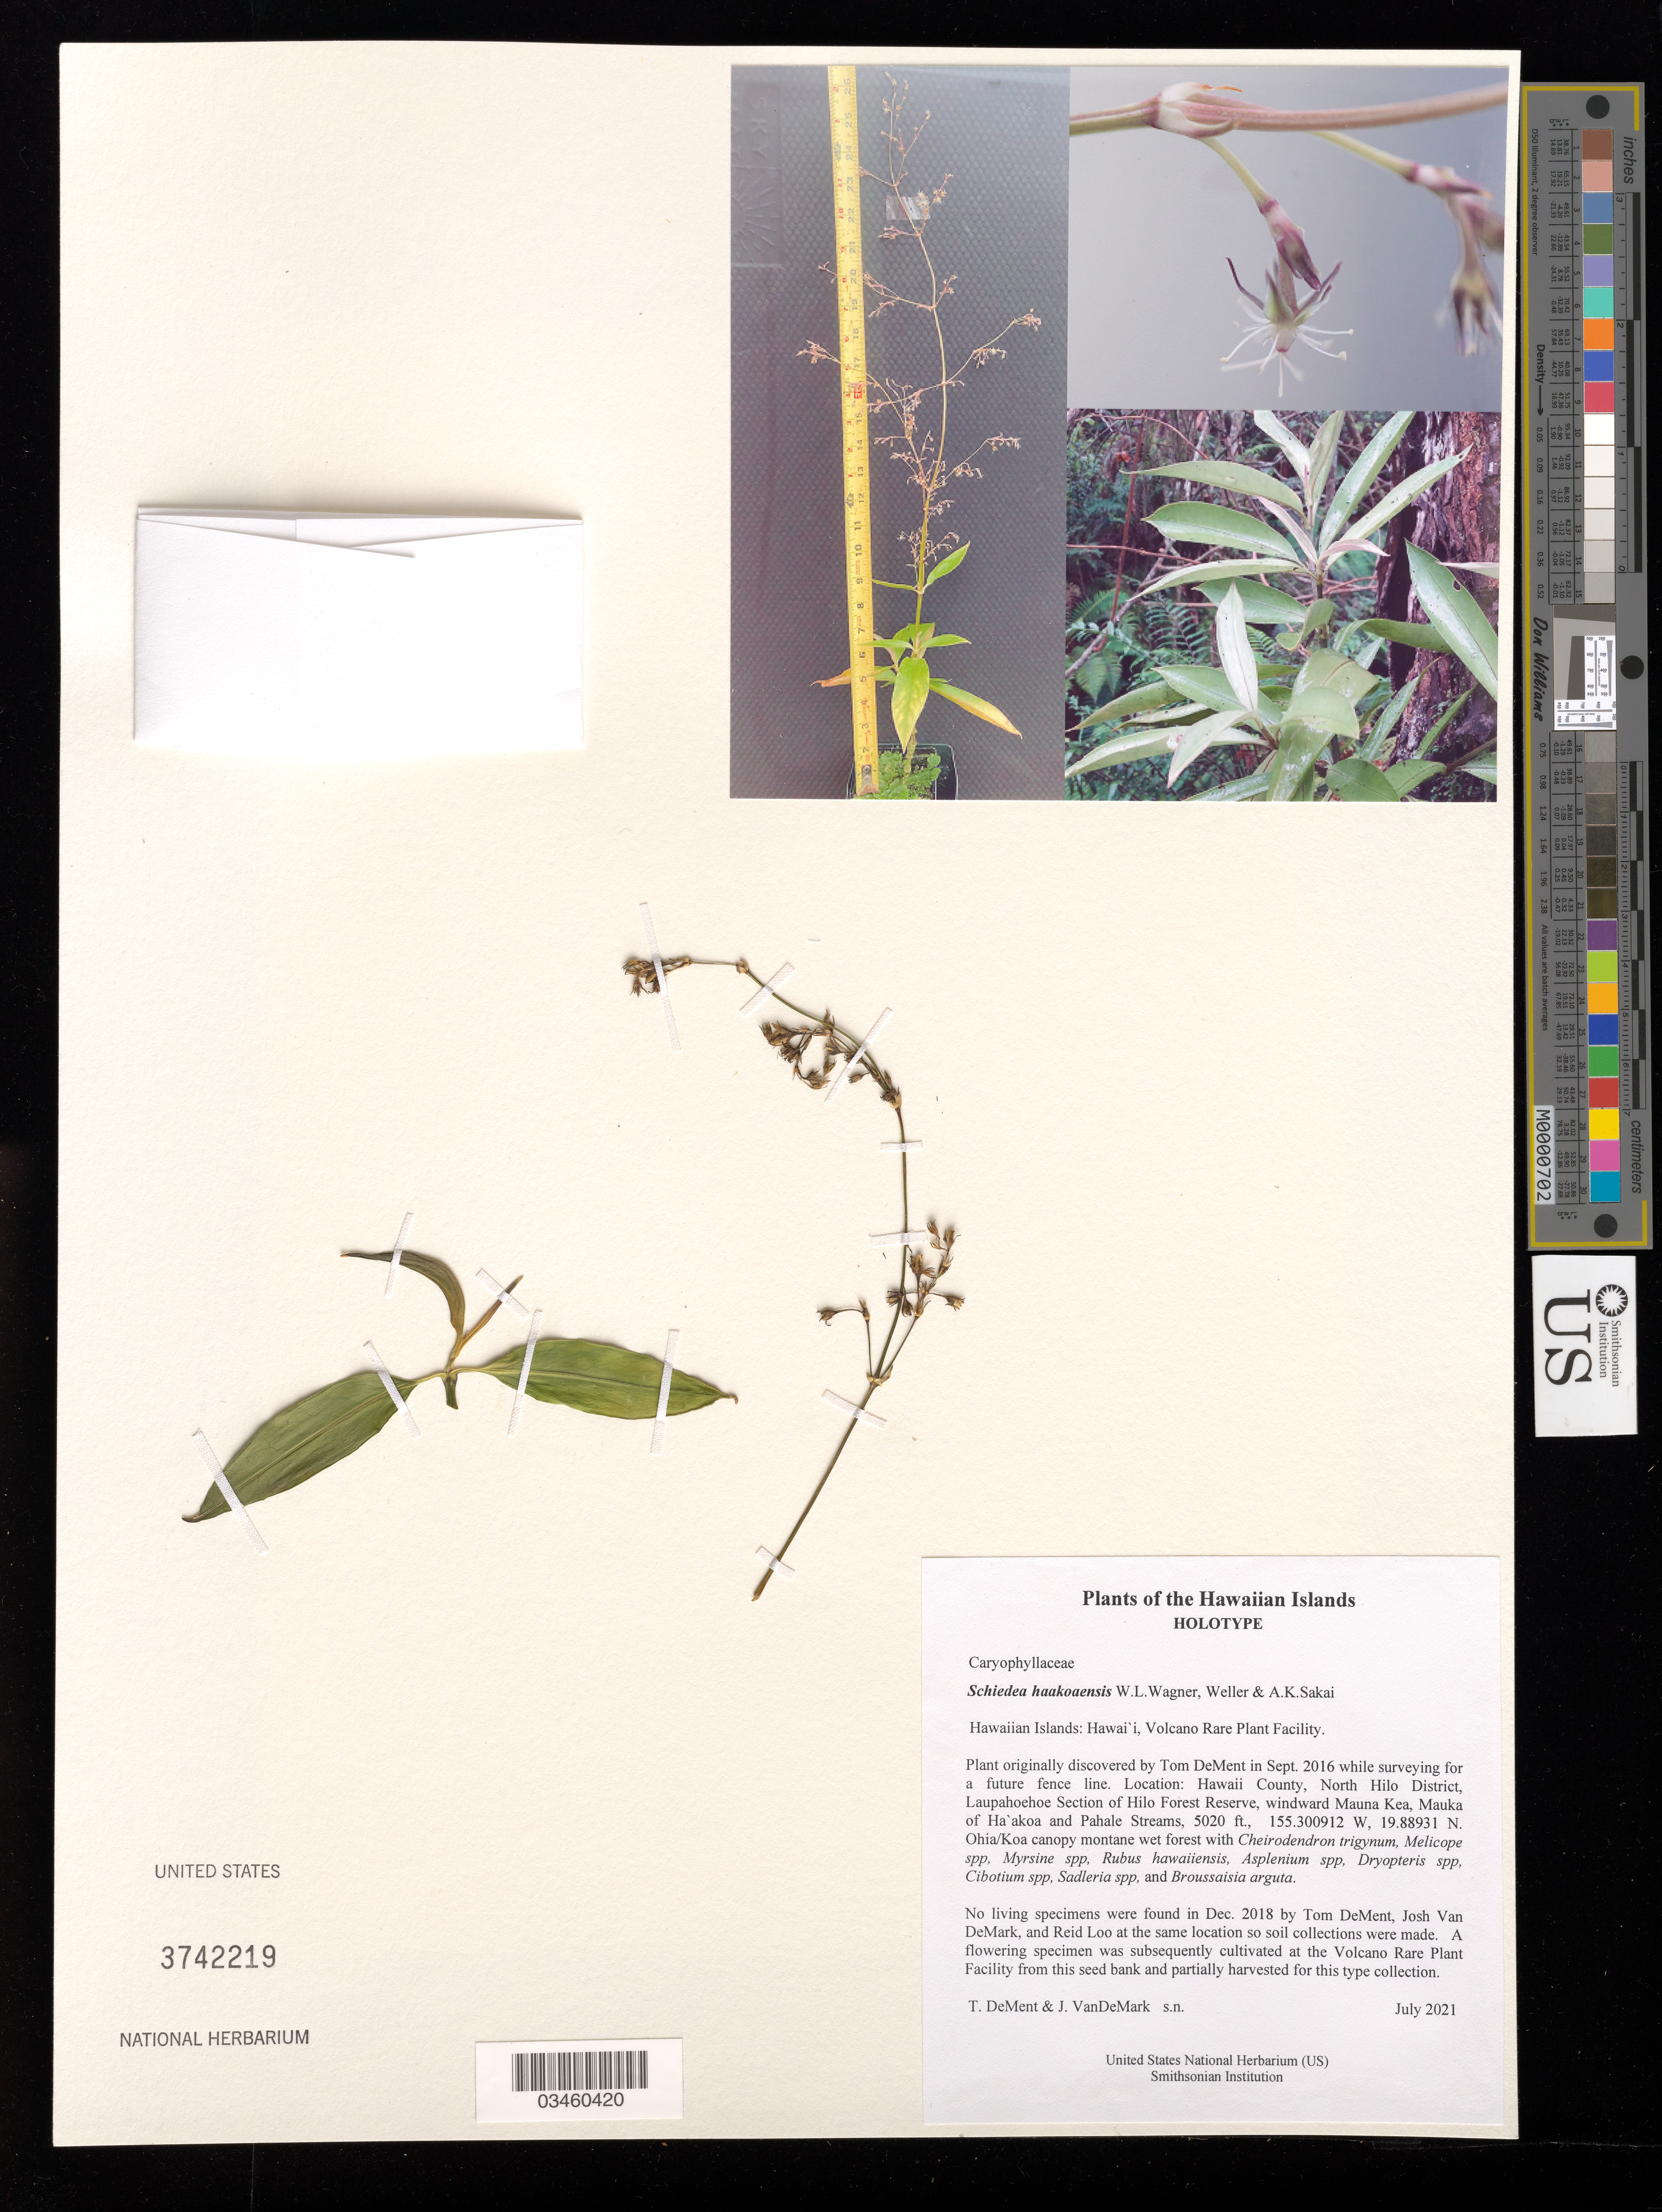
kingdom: Plantae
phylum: Tracheophyta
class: Magnoliopsida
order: Caryophyllales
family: Caryophyllaceae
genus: Schiedea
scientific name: Schiedea haakoaensis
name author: W.L. Wagner et al.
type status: Holotype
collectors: T. DeMent & J. Van de Mark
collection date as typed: Jul 2021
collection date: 2021-07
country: United States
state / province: Hawaii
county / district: Hawaii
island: Hawaii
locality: Volcano Rare Plant Facility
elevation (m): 1530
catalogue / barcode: US 3742219